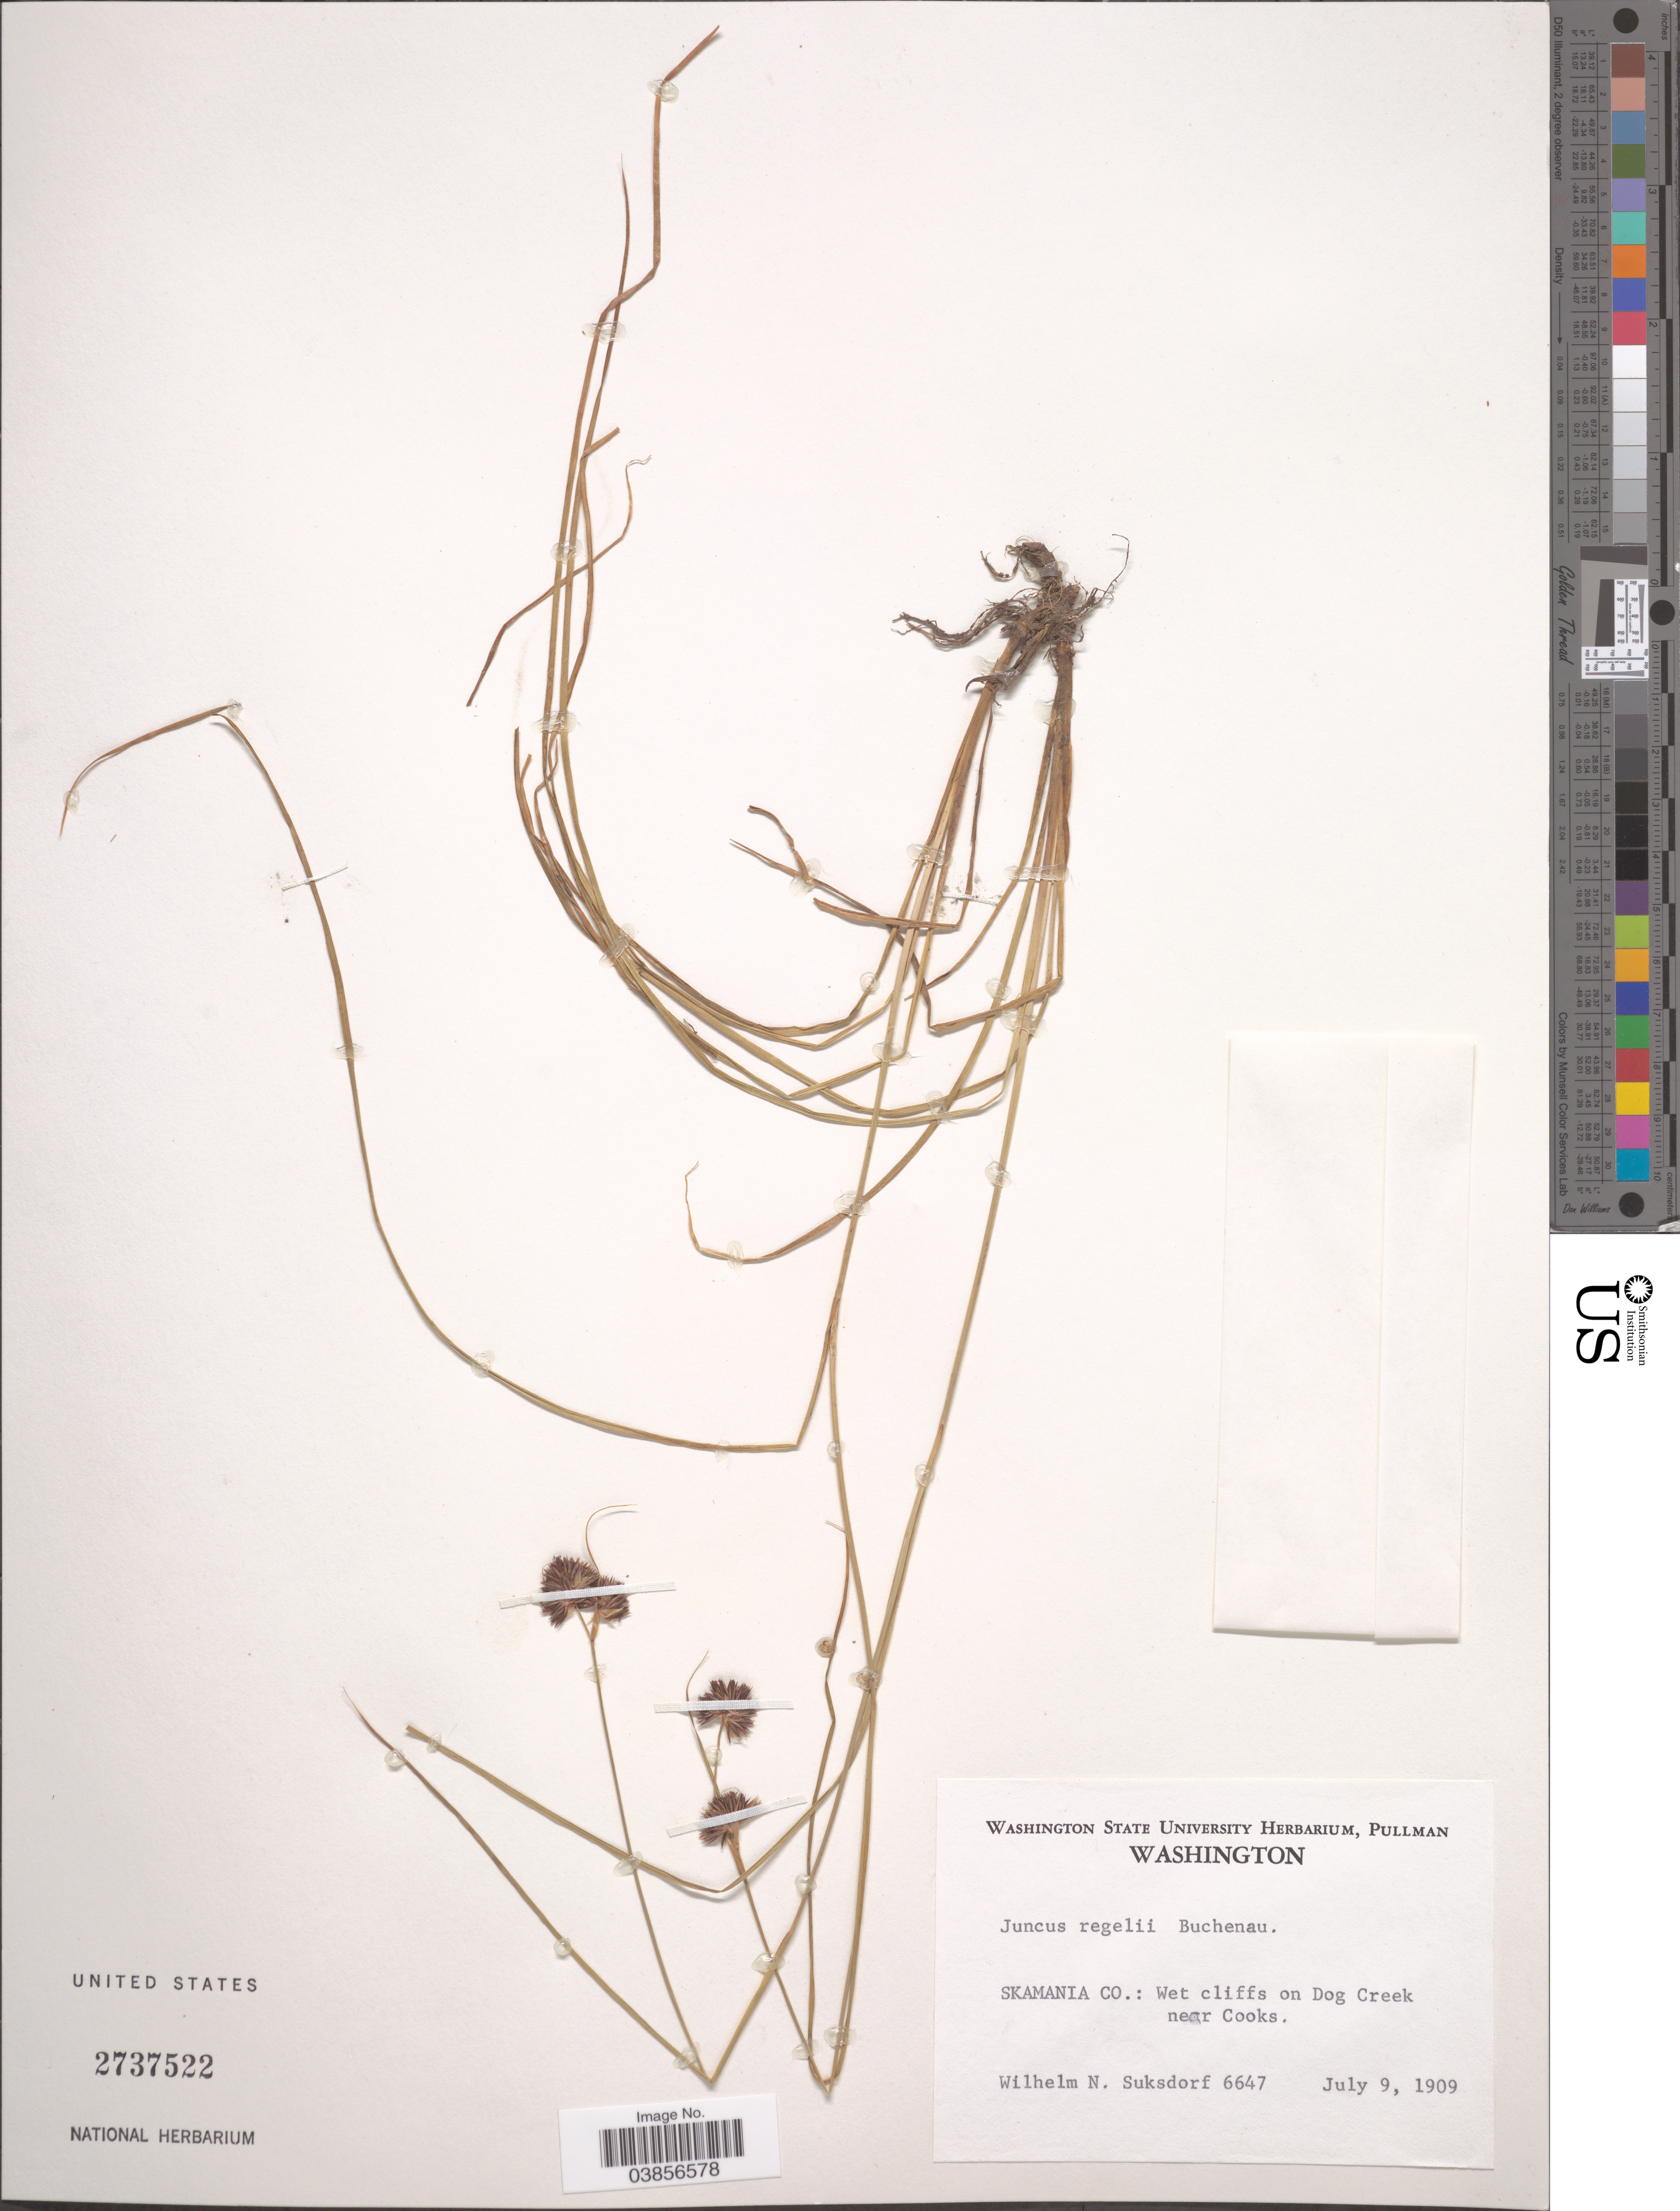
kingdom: Plantae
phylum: Tracheophyta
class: Liliopsida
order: Poales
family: Juncaceae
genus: Juncus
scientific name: Juncus regelii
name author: Buchenau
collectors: W. N. Suksdorf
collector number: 6647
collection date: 1909-07-09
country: United States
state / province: Washington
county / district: Skamania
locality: Skamania Co.: Wet cliffs on Dog Creek near Cooks.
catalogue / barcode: US 2737522